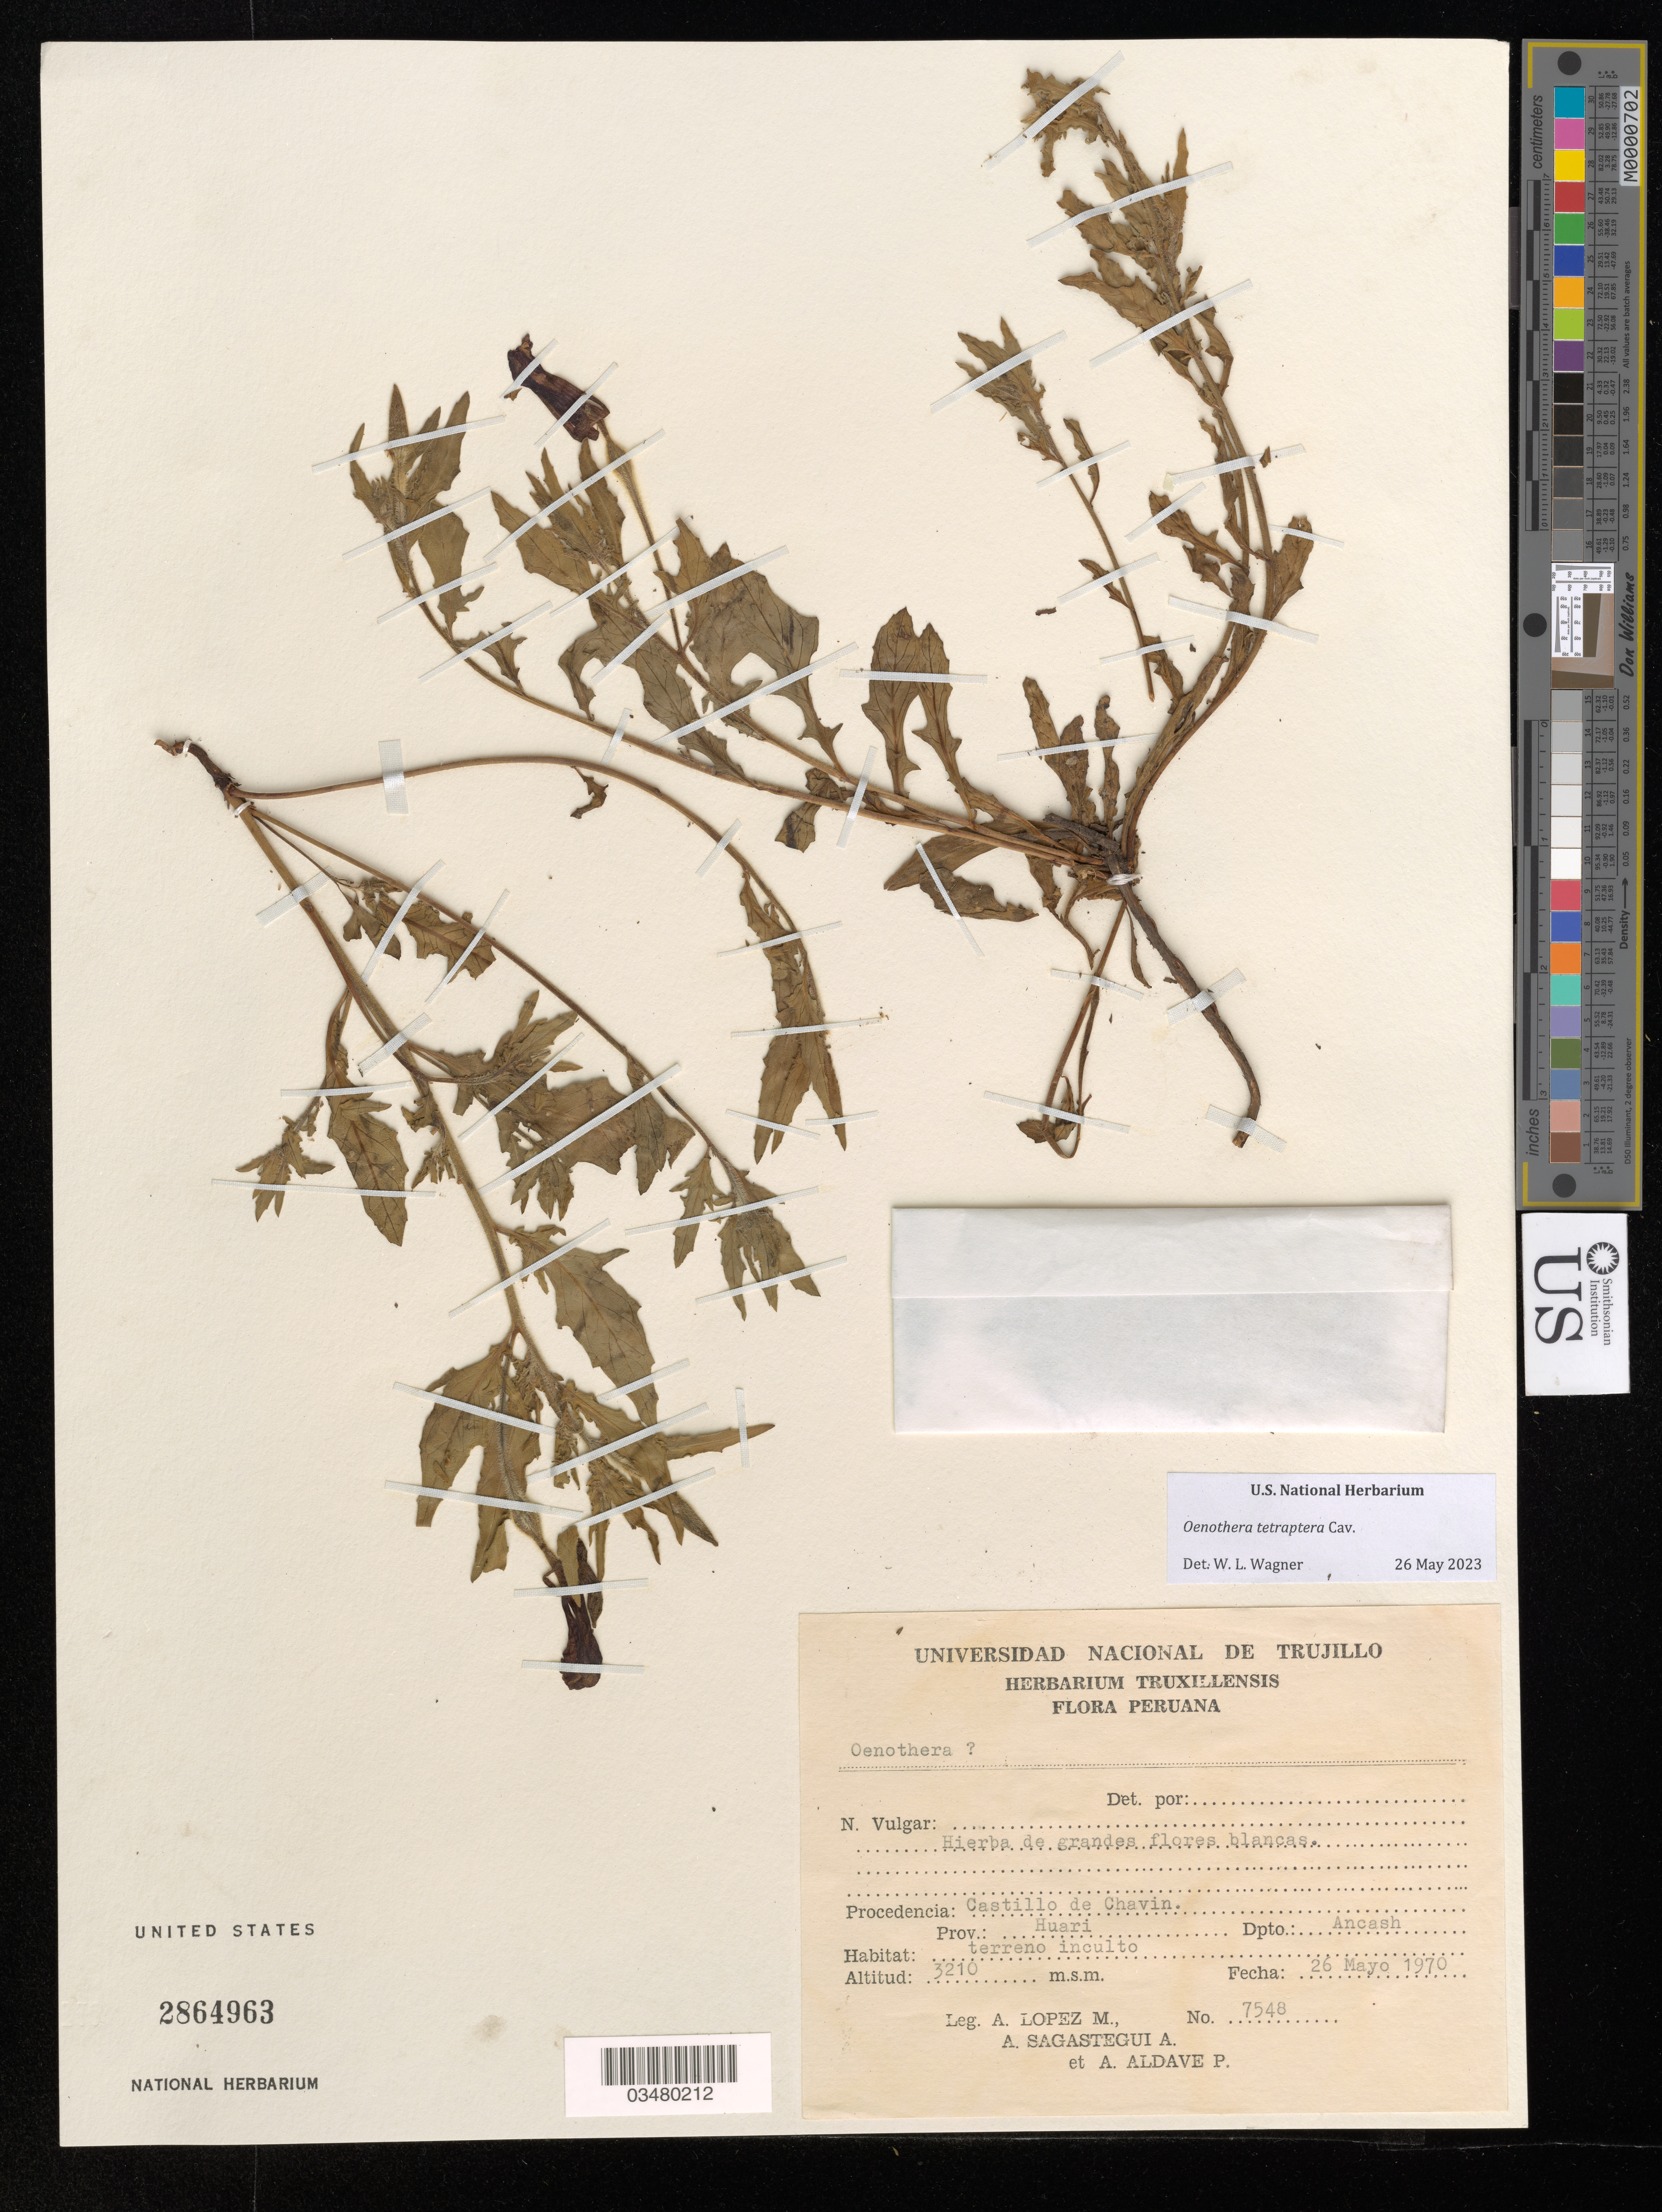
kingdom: Plantae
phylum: Tracheophyta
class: Magnoliopsida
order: Myrtales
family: Onagraceae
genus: Oenothera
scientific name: Oenothera tetraptera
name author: Cav.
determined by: Wagner, W. L., (BOT), Smithsonian Institution - National Museum of Natural History (UNITED STATES)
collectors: A. López M., A. Sagástegui A. & A. Aldave P.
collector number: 7548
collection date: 1970-05-26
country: Peru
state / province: Ancash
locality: Procedencia: Chavín. Prov.: Huari. Dpto: Ancash.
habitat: Terreno inculto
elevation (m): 3210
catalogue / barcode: US 2864963